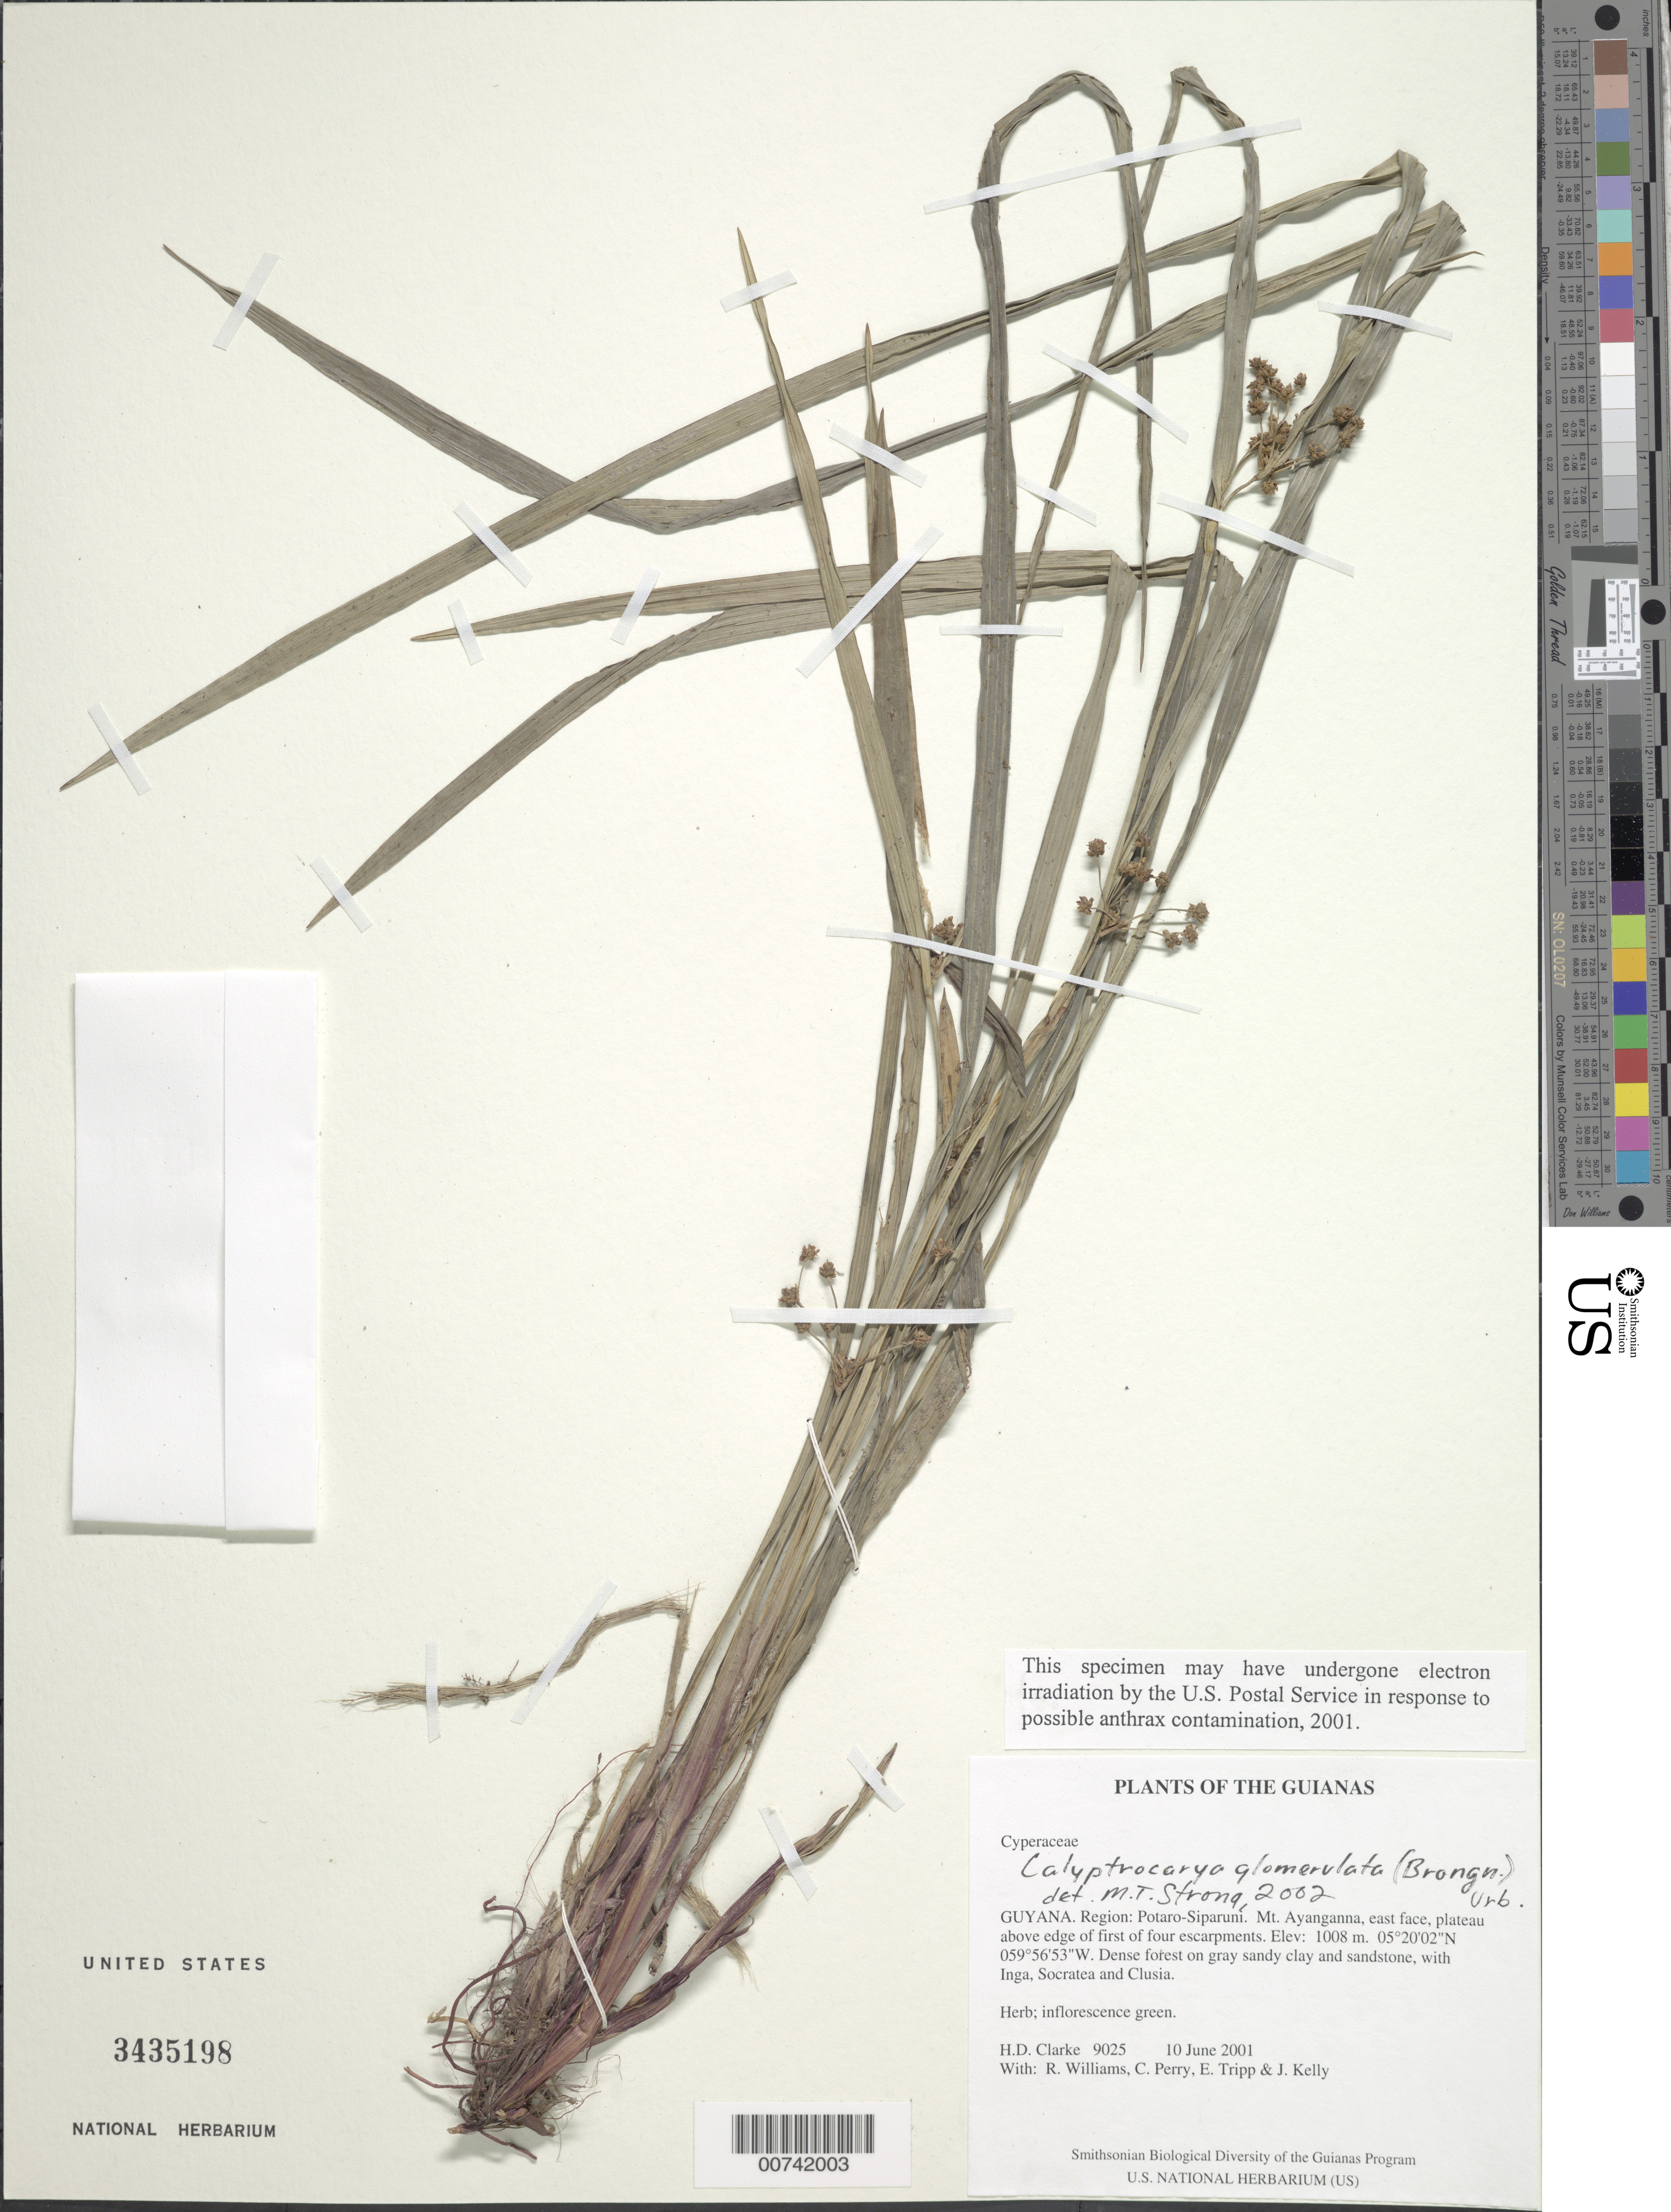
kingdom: Plantae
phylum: Tracheophyta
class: Liliopsida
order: Poales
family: Cyperaceae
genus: Calyptrocarya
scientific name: Calyptrocarya glomerulata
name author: (Brongn.) Urb.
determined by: Strong, M. T., (US), Smithsonian Institution - National Museum of Natural History (UNITED STATES)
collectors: H. D. Clarke, R. Williams, C. Perry, E. Tripp & J. Kelly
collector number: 9025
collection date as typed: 10 June 2001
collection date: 2001-06-10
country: Guyana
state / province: Potaro-Siparuni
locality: Mt. Ayanganna, east face, plateau above edge of first of four escarpments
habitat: Dense forest on gray sandy clay and sandstone, with Inga, Socratea and Clusia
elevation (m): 1008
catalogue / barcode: US 3435198